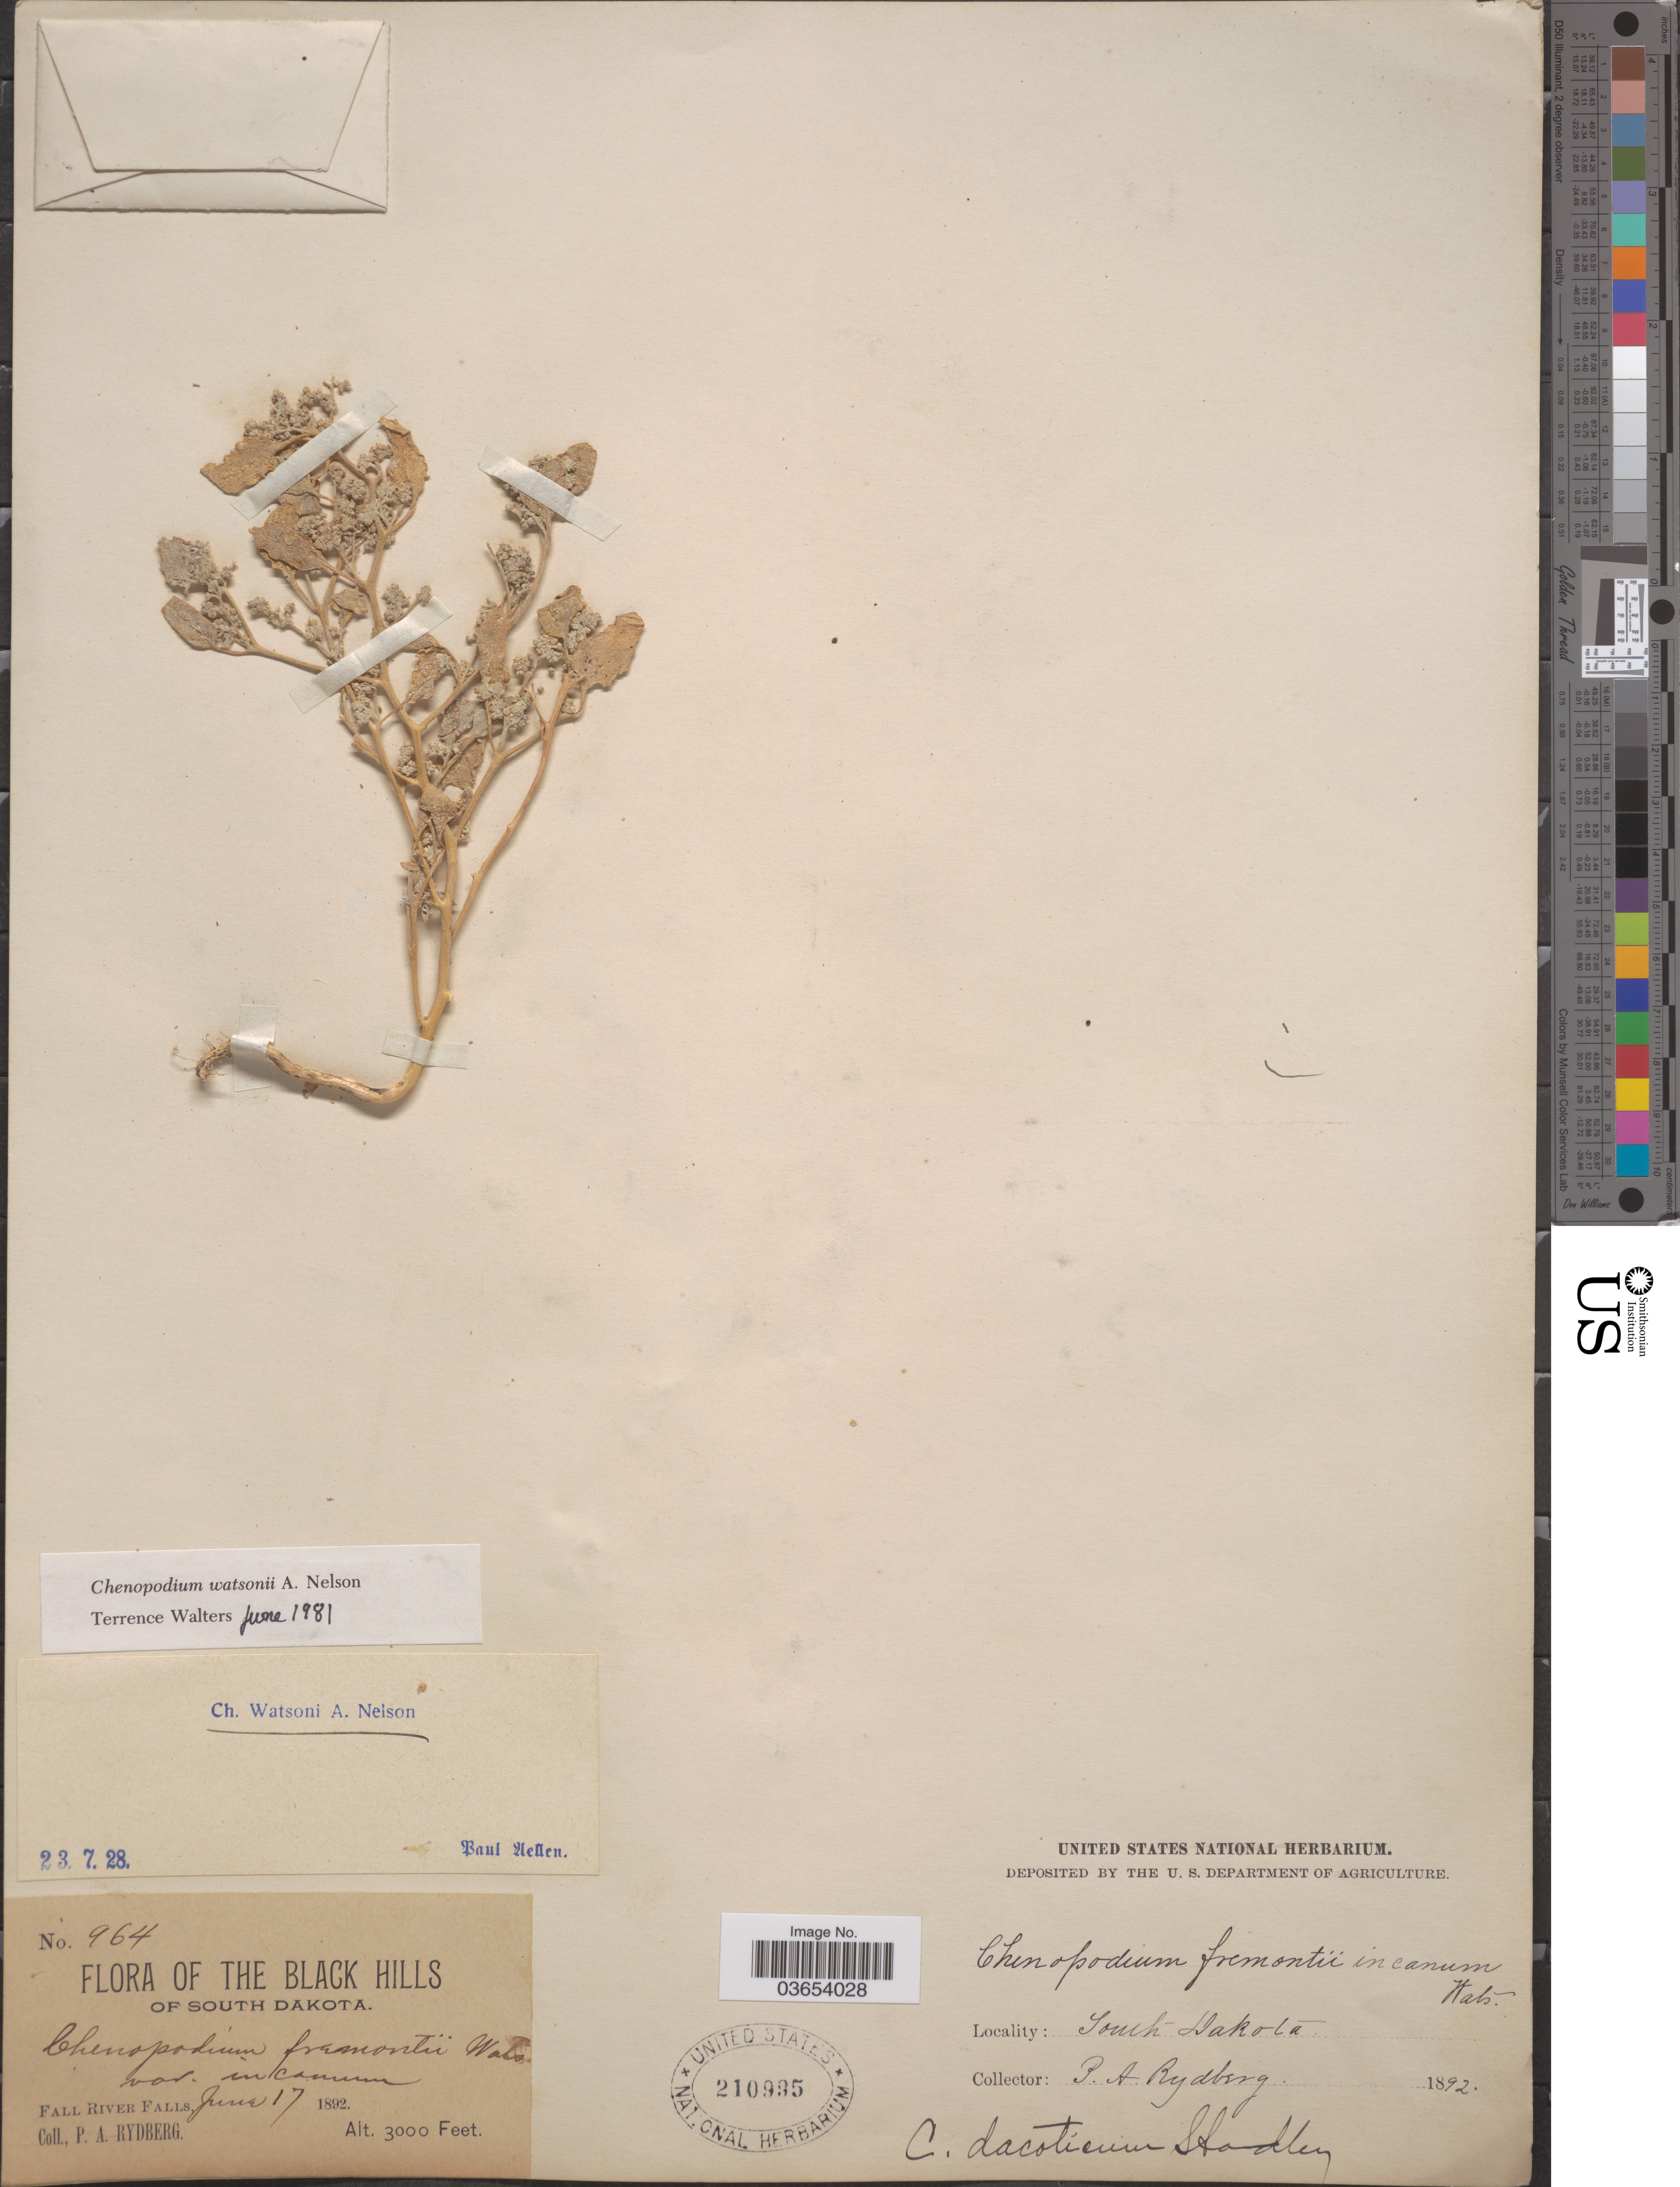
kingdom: Plantae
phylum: Tracheophyta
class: Magnoliopsida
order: Caryophyllales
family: Amaranthaceae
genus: Chenopodium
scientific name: Chenopodium watsonii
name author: A. Nelson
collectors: P. A. Rydberg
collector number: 964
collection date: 1892-06-17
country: United States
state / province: South Dakota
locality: The Black Hills of South Dakota. Fall River Falls.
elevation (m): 914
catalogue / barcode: US 210995